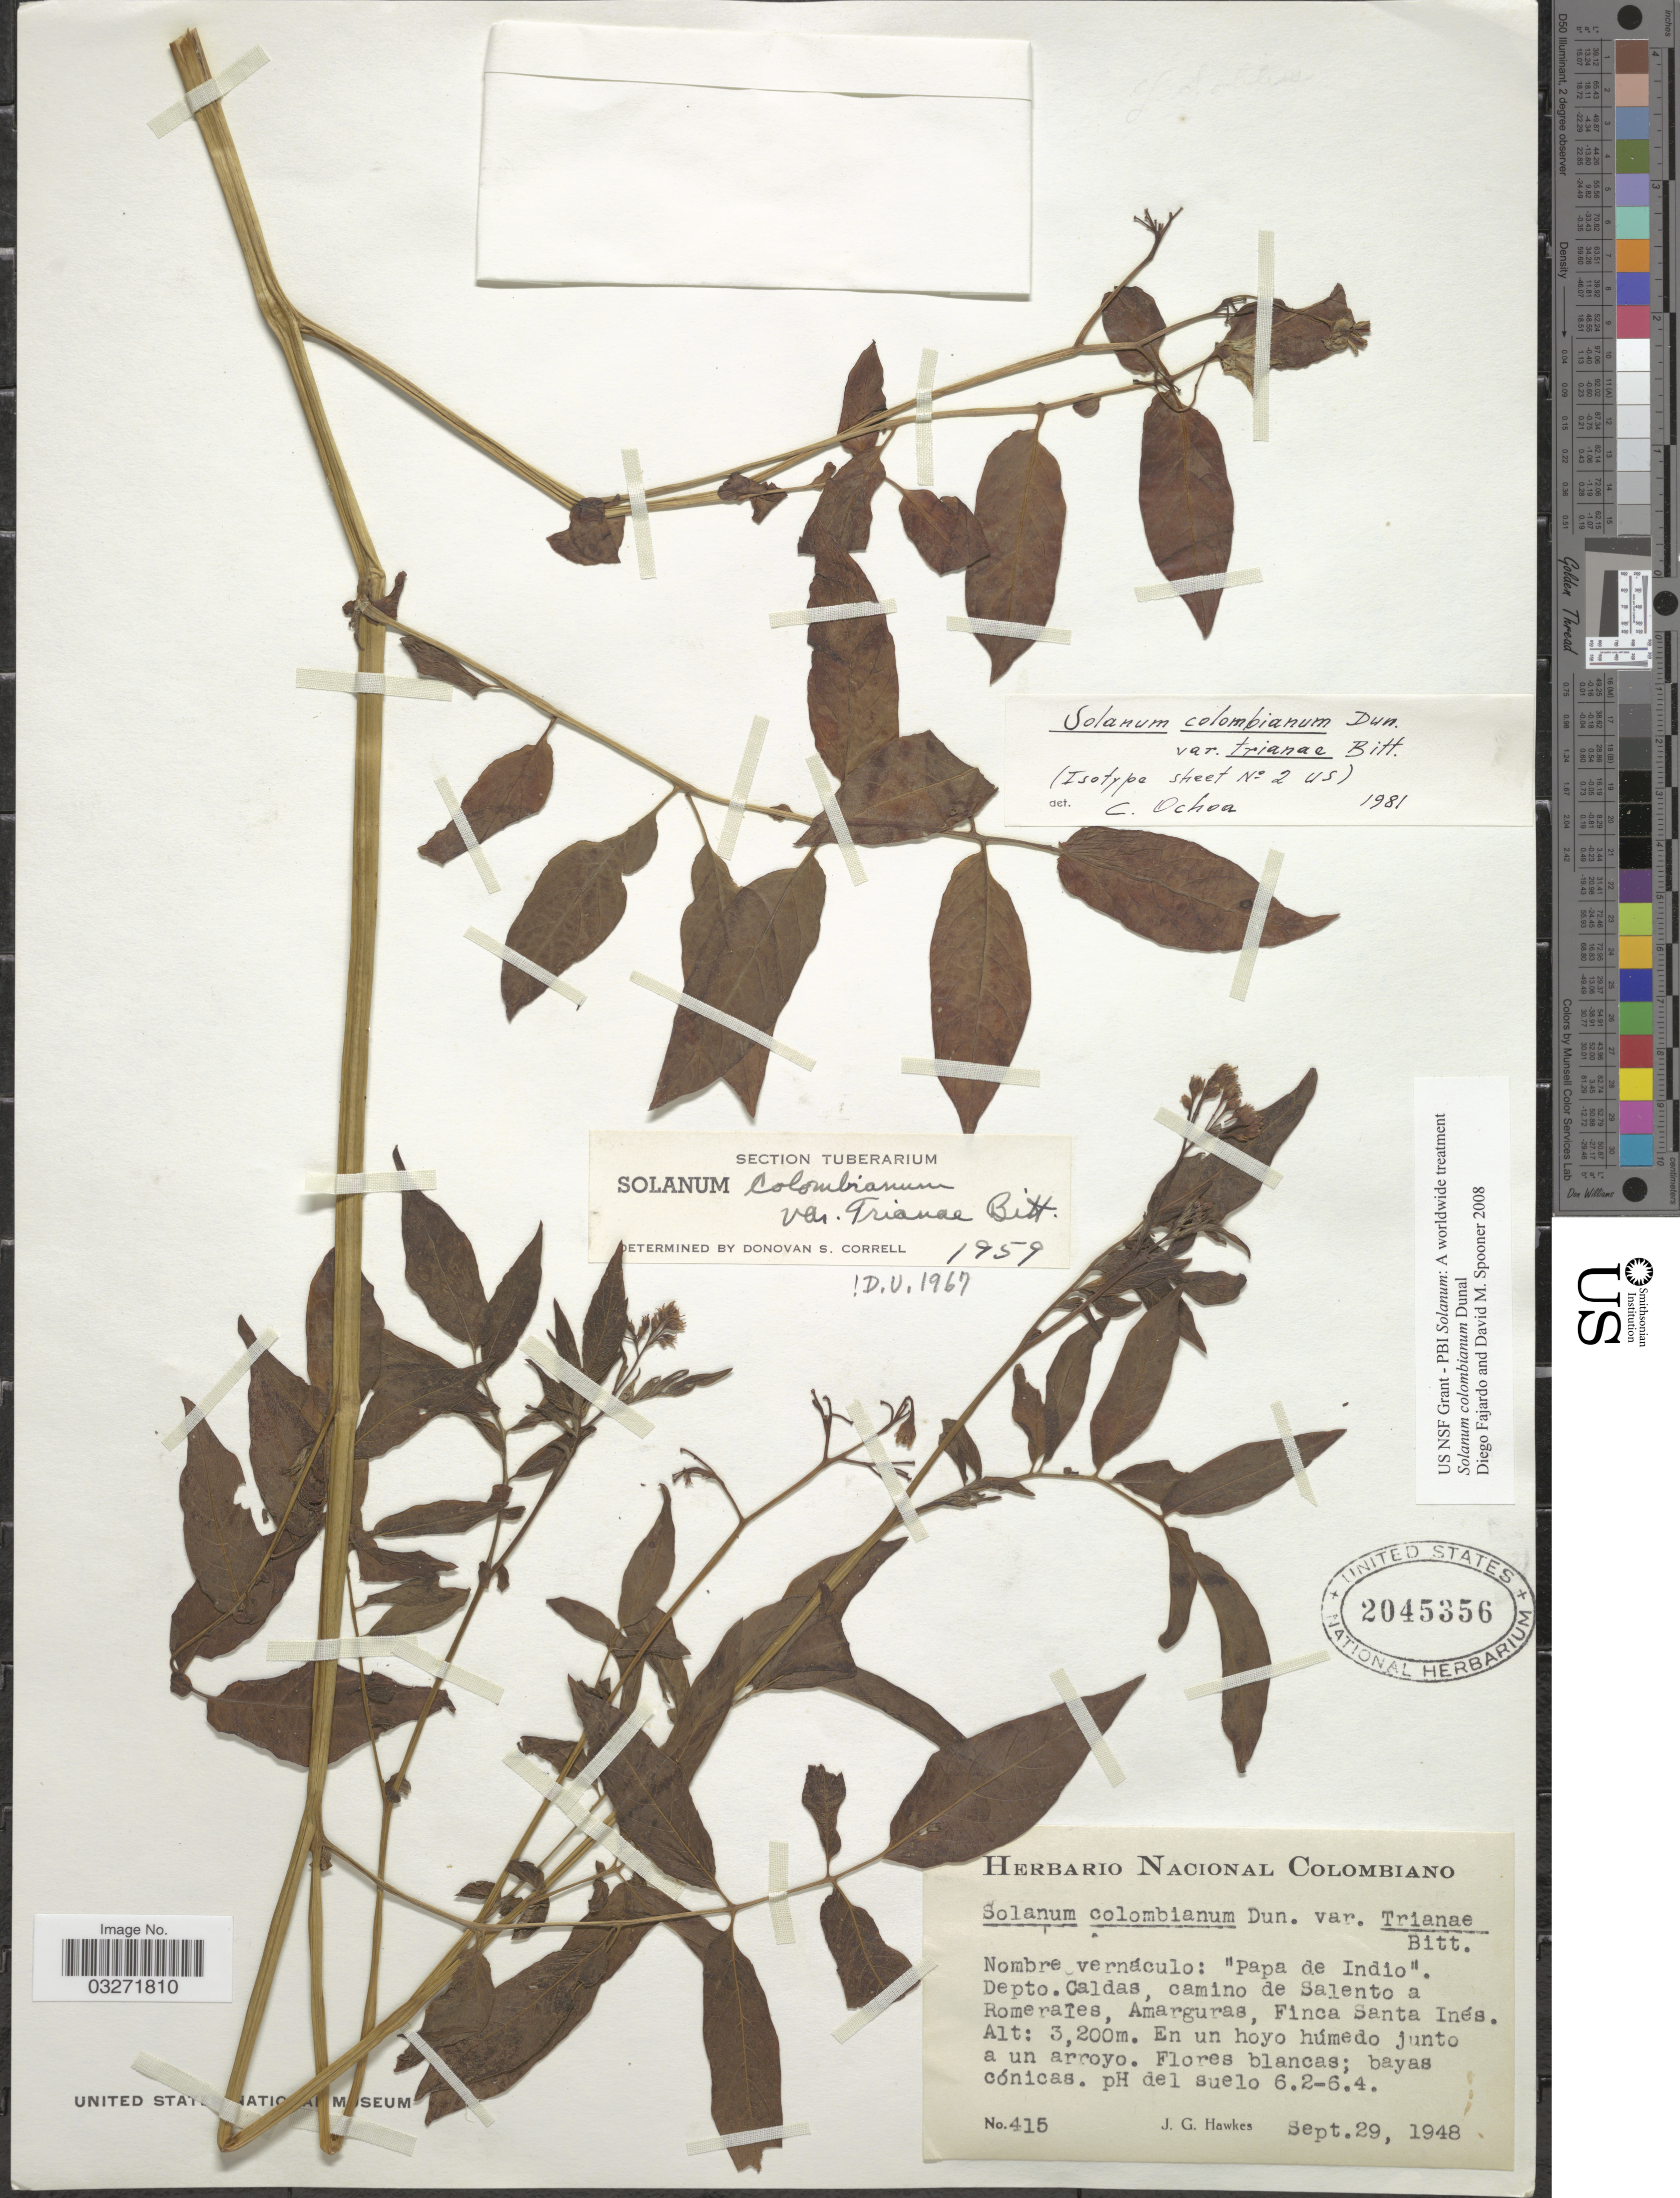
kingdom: Plantae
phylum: Tracheophyta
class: Magnoliopsida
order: Solanales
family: Solanaceae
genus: Solanum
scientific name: Solanum colombianum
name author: Dunal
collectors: J. Hawkes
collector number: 415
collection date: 1948-09-29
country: Colombia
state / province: Caldas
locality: Depto. Caldas, camino de Salento a Romerales, Amarguras, Finca Santa Inés.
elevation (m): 3200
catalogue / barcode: US 2045356